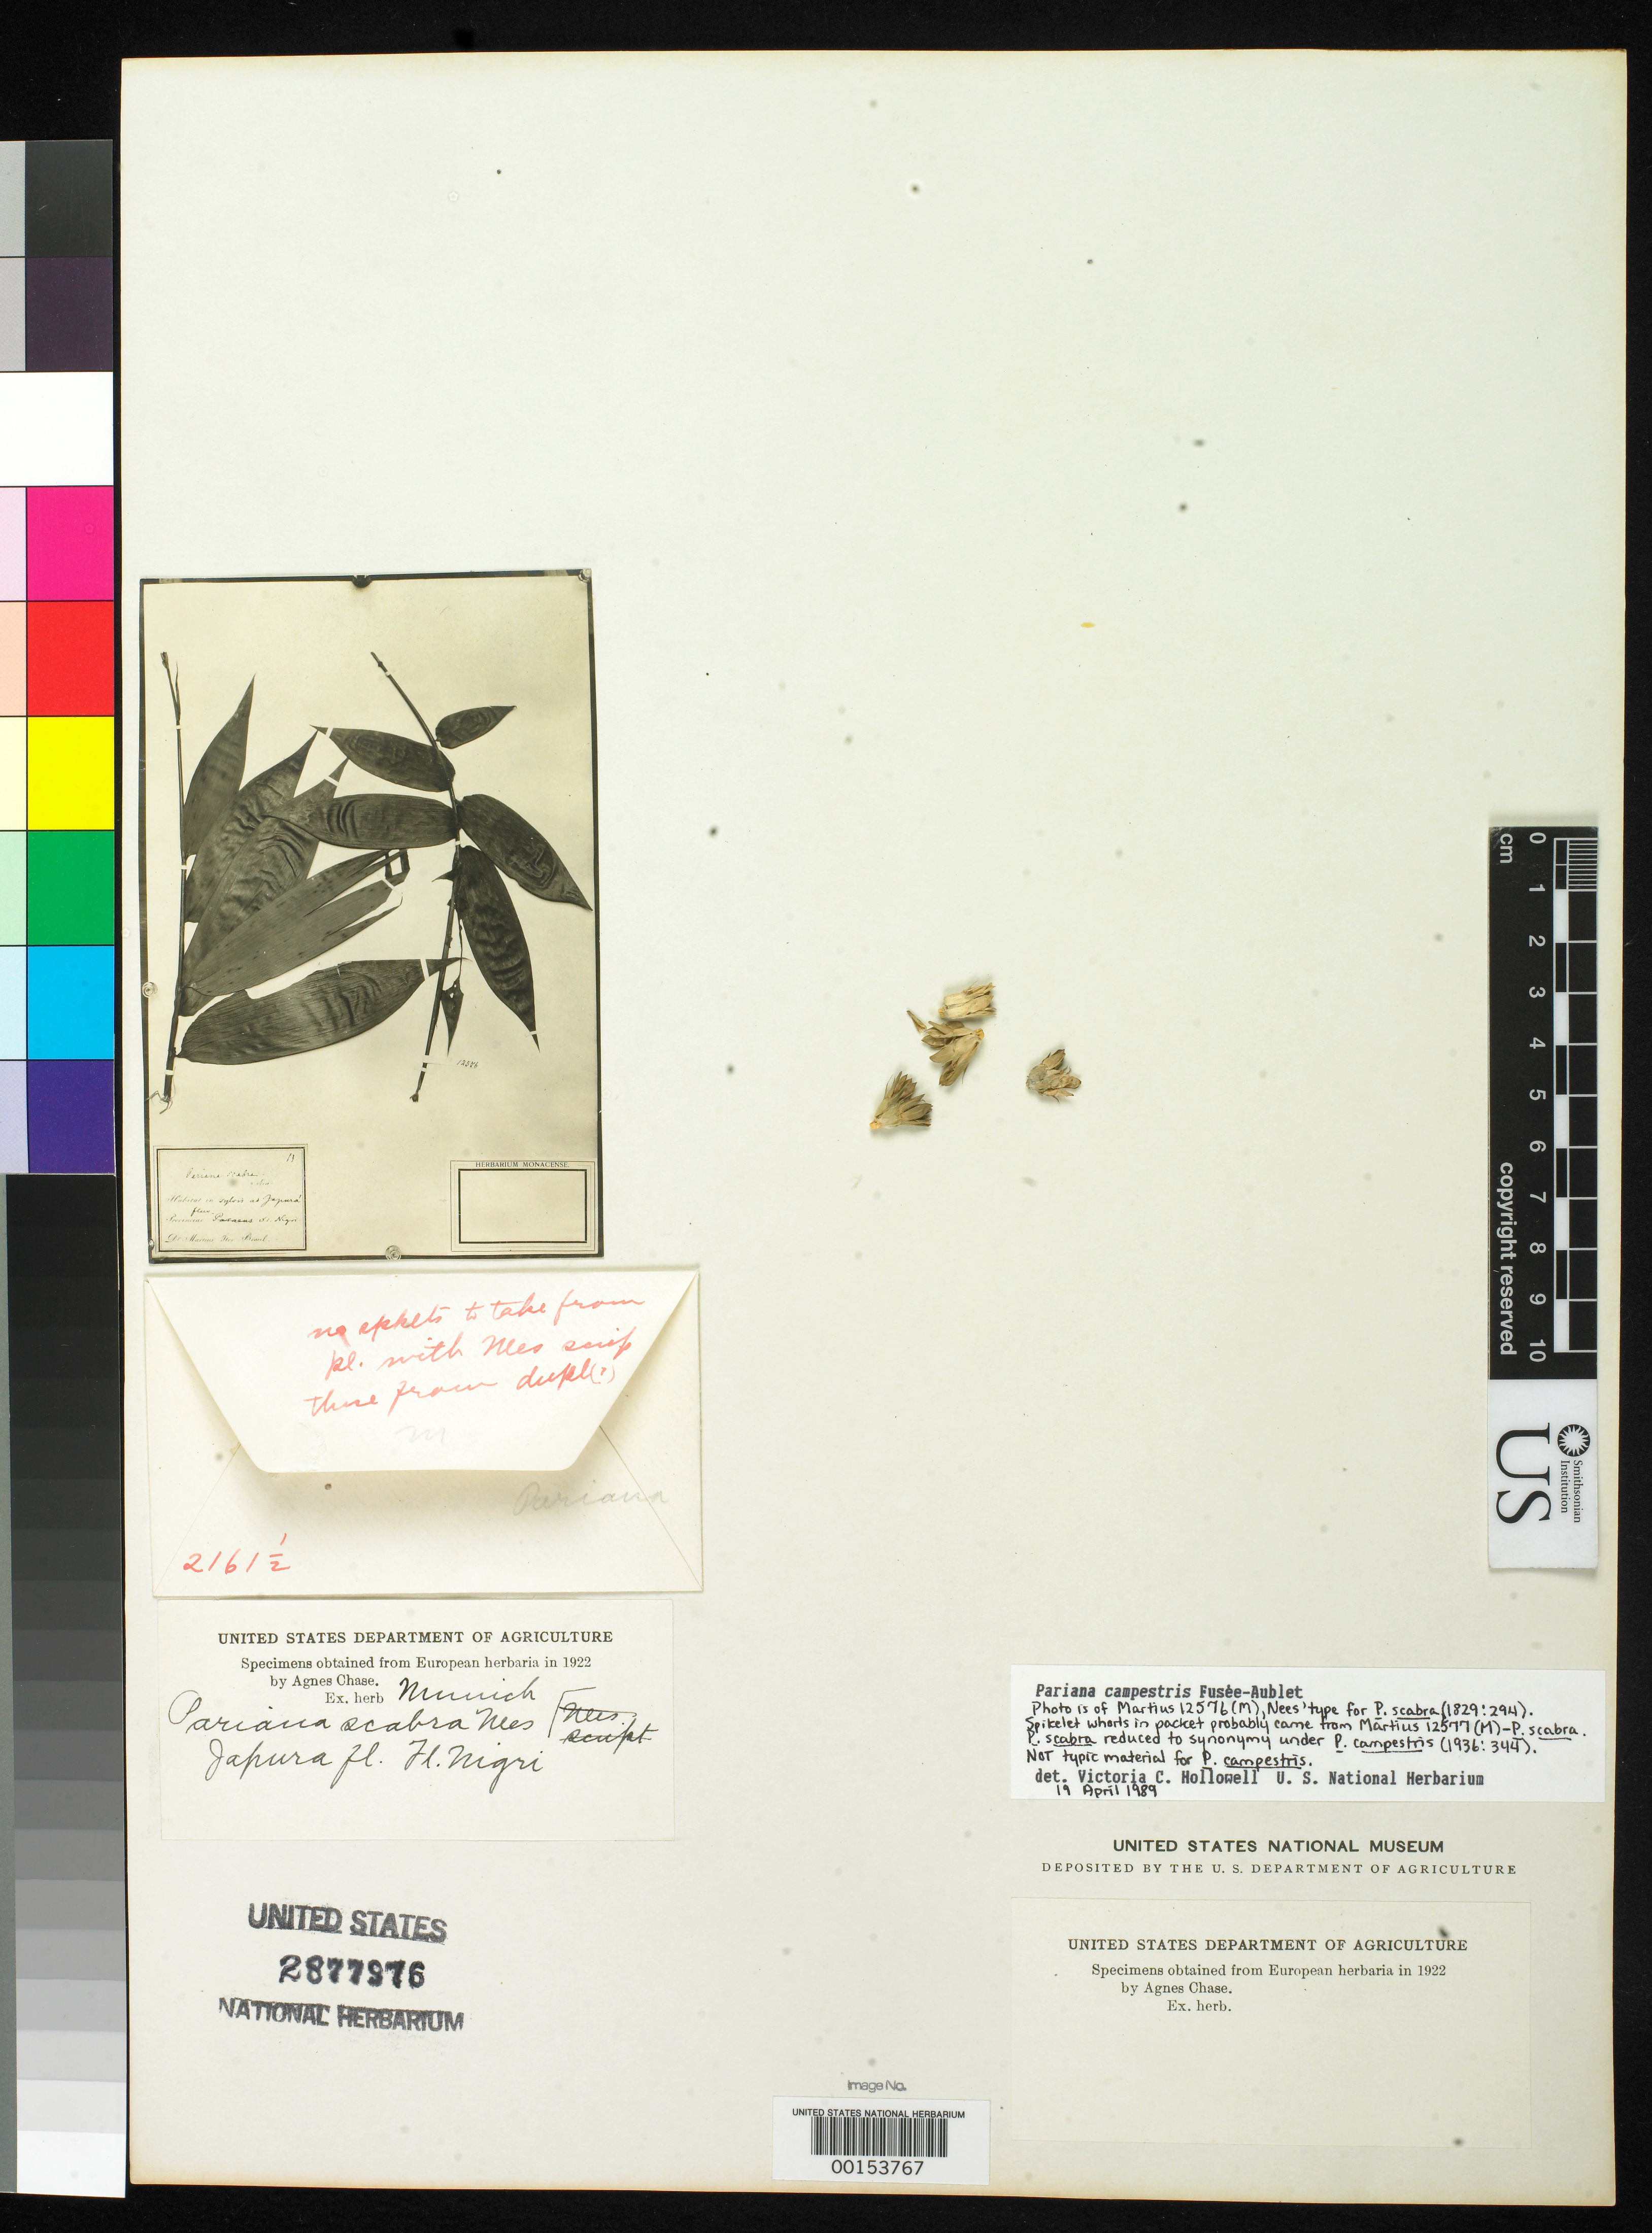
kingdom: Plantae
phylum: Tracheophyta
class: Liliopsida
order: Poales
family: Poaceae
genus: Pariana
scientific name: Pariana scabra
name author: Nees in Mart.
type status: Type Fragment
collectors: C. F. Martius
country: Brazil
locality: Japura, fl. Nigri.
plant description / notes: Fragment from holotype.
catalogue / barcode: US 2877976